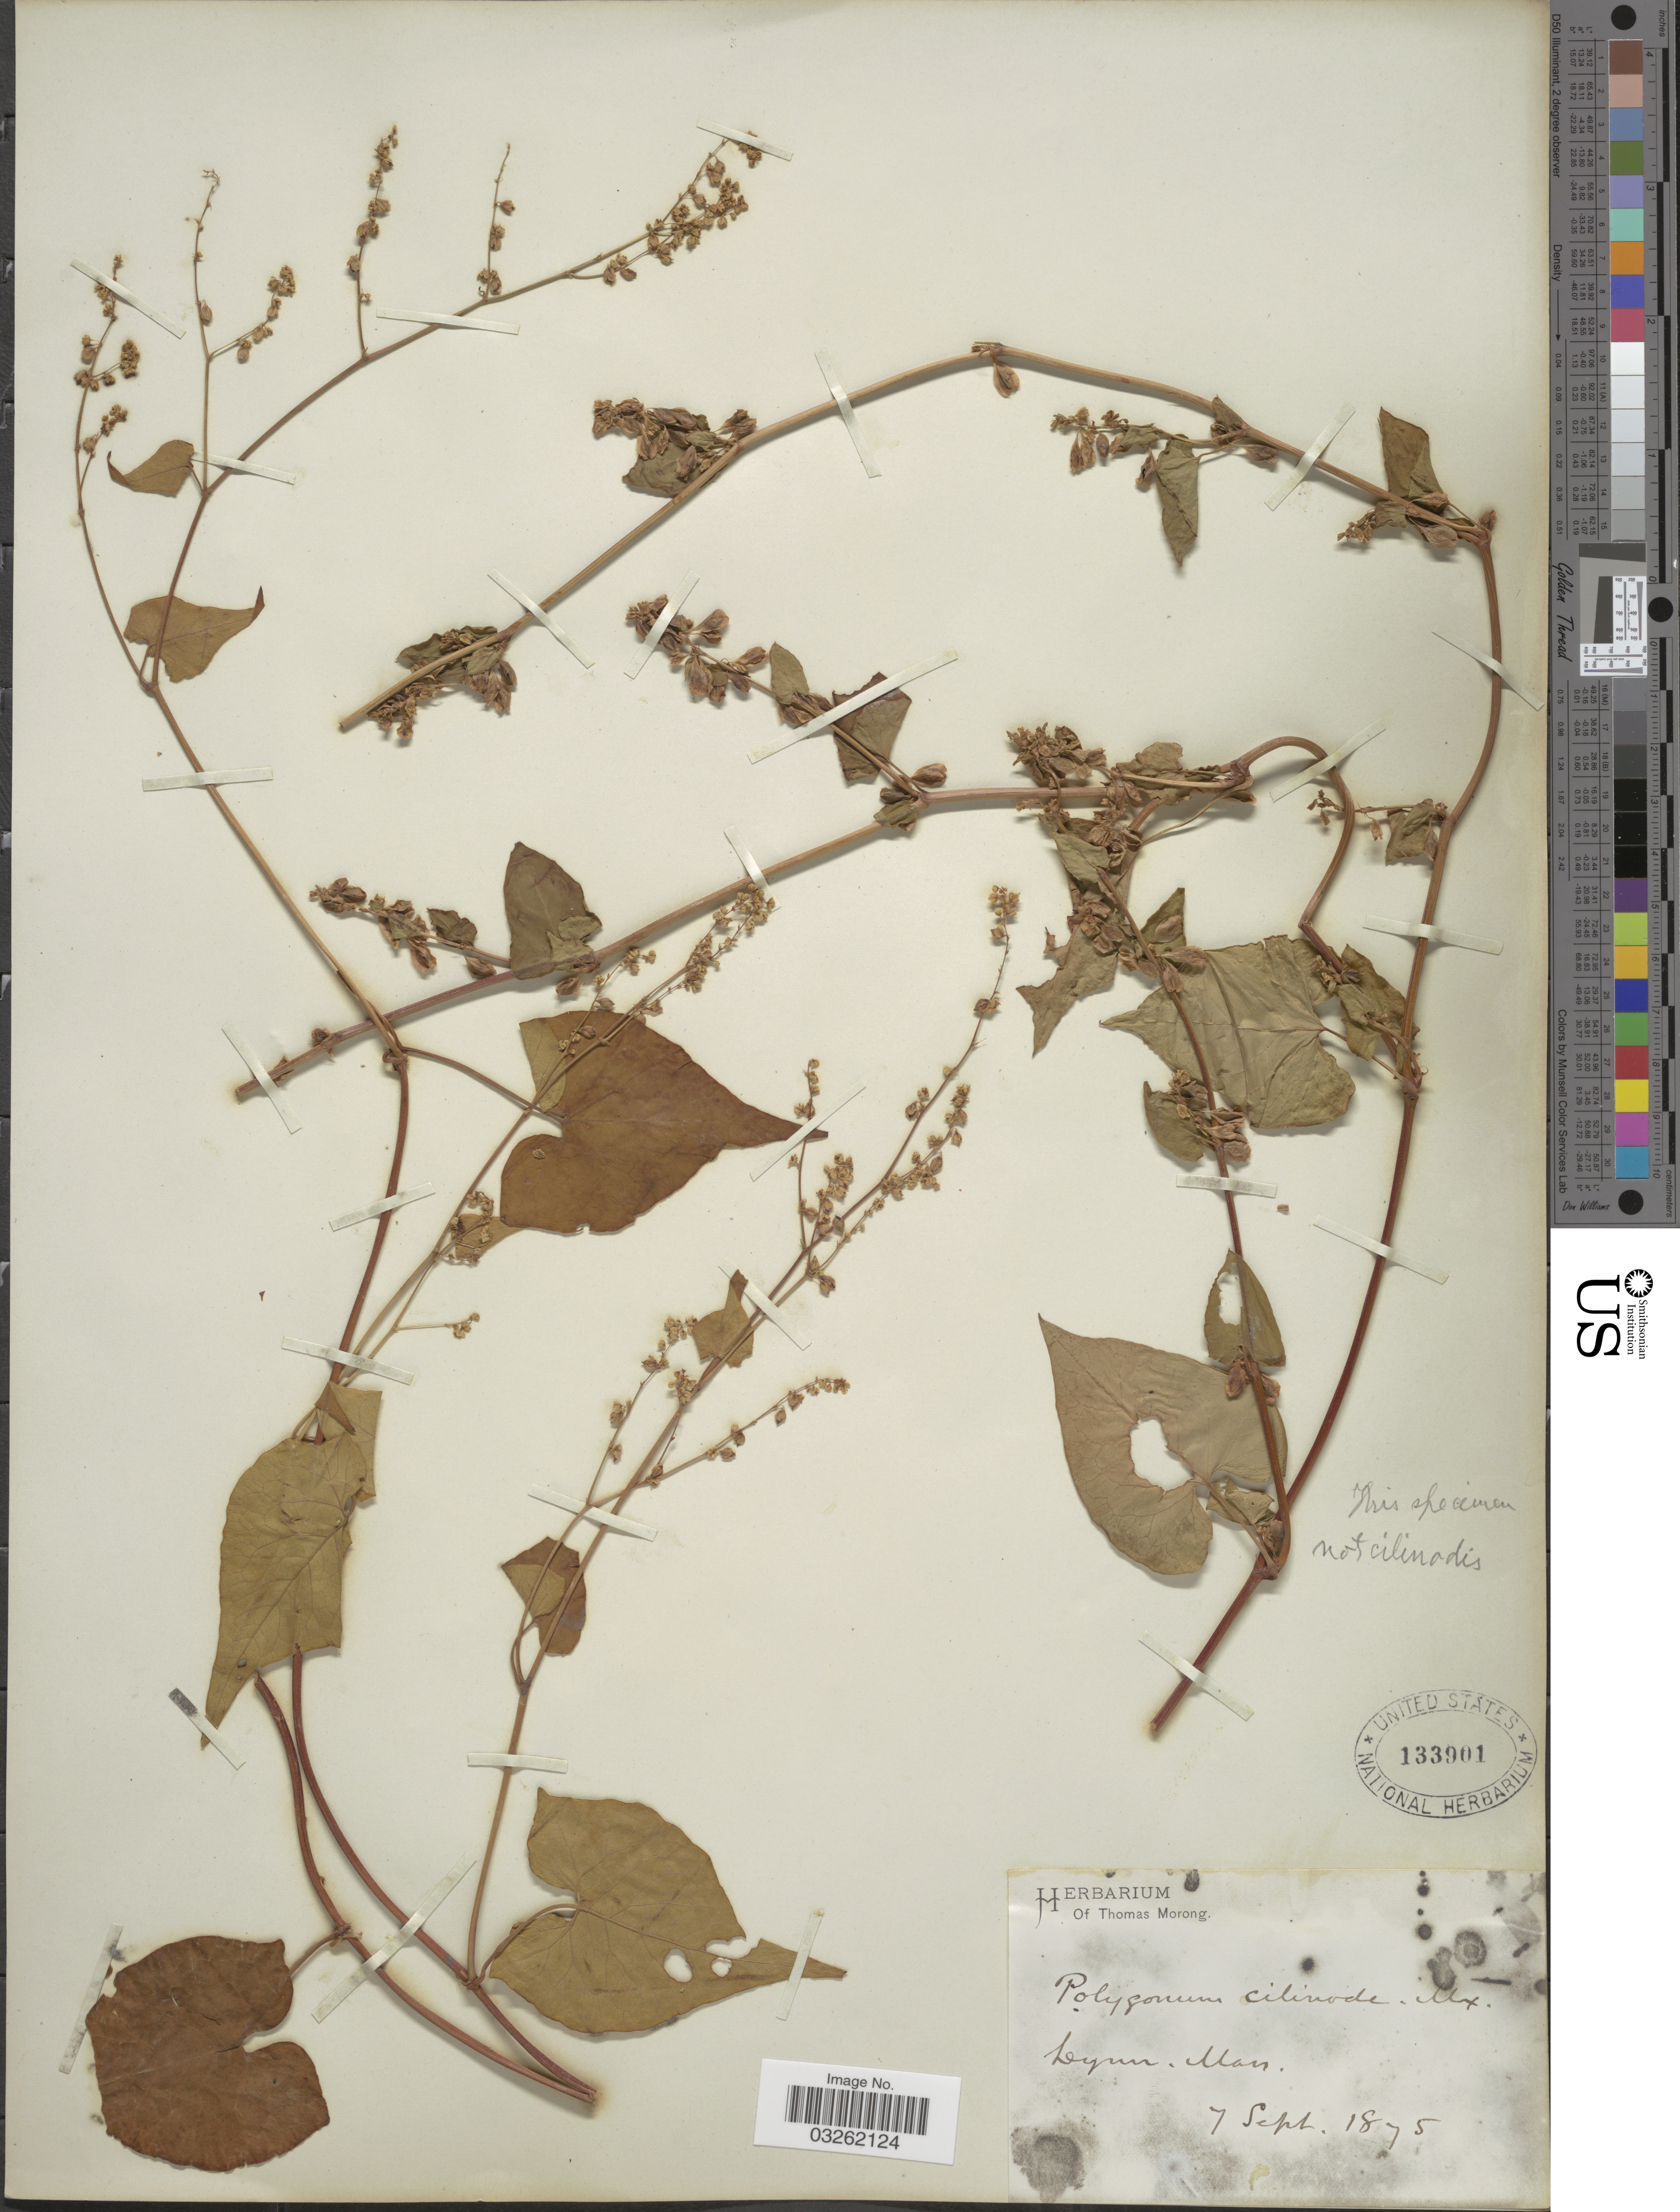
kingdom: Plantae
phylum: Tracheophyta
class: Magnoliopsida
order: Caryophyllales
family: Polygonaceae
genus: Fallopia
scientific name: Fallopia scandens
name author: (L.) Holub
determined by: Strong, Mark T., (BOT), Smithsonian Institution - National Museum of Natural History (UNITED STATES)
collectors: ex Herb. T. Morong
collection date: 1875-09-07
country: United States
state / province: Massachusetts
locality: Lynn. Mass.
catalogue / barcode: US 133901